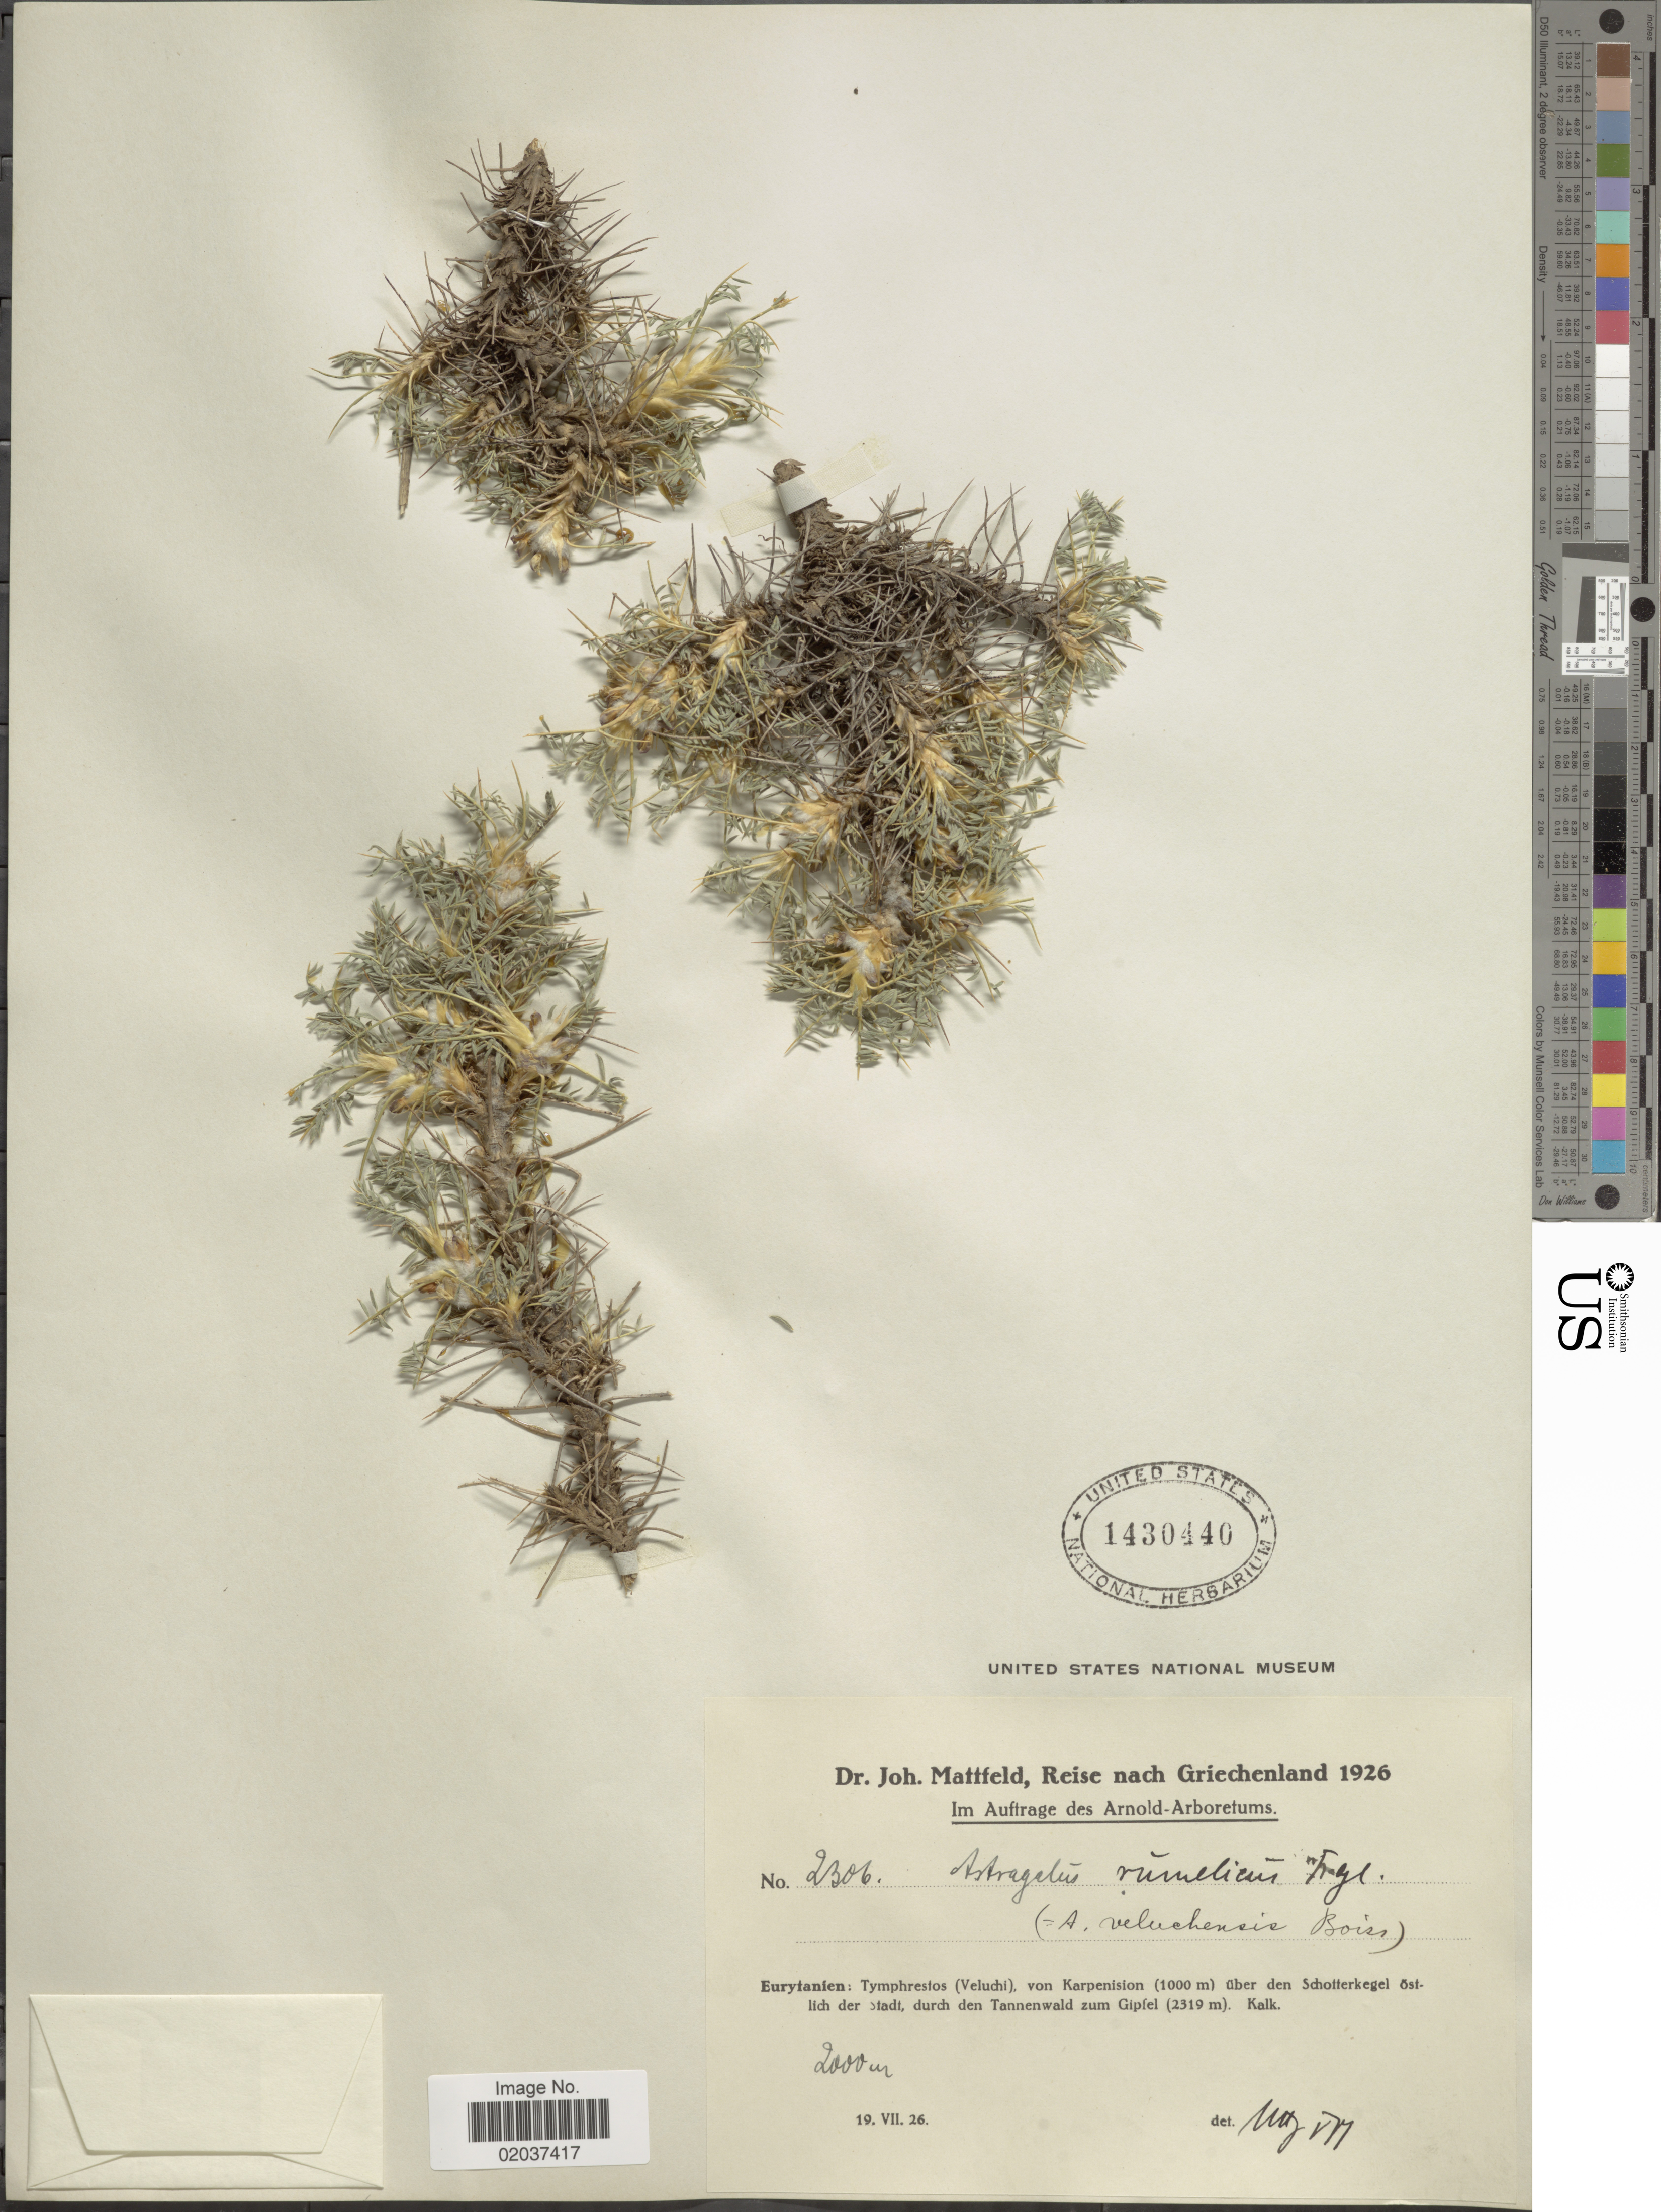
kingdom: Plantae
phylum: Tracheophyta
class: Magnoliopsida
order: Fabales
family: Fabaceae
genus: Astragalus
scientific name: Astragalus rumelicus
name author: Bunge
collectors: J. Mattfeld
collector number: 2306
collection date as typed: Transcribed d/m/y: 19/7/26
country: Greece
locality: Eurytanien: Tymphrestos (Veluchi), von Karpenision uber den Schotterhegel ostlich der Stadt, durch den Tannenwald zum Gipfel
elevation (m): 2000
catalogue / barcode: US 1430440